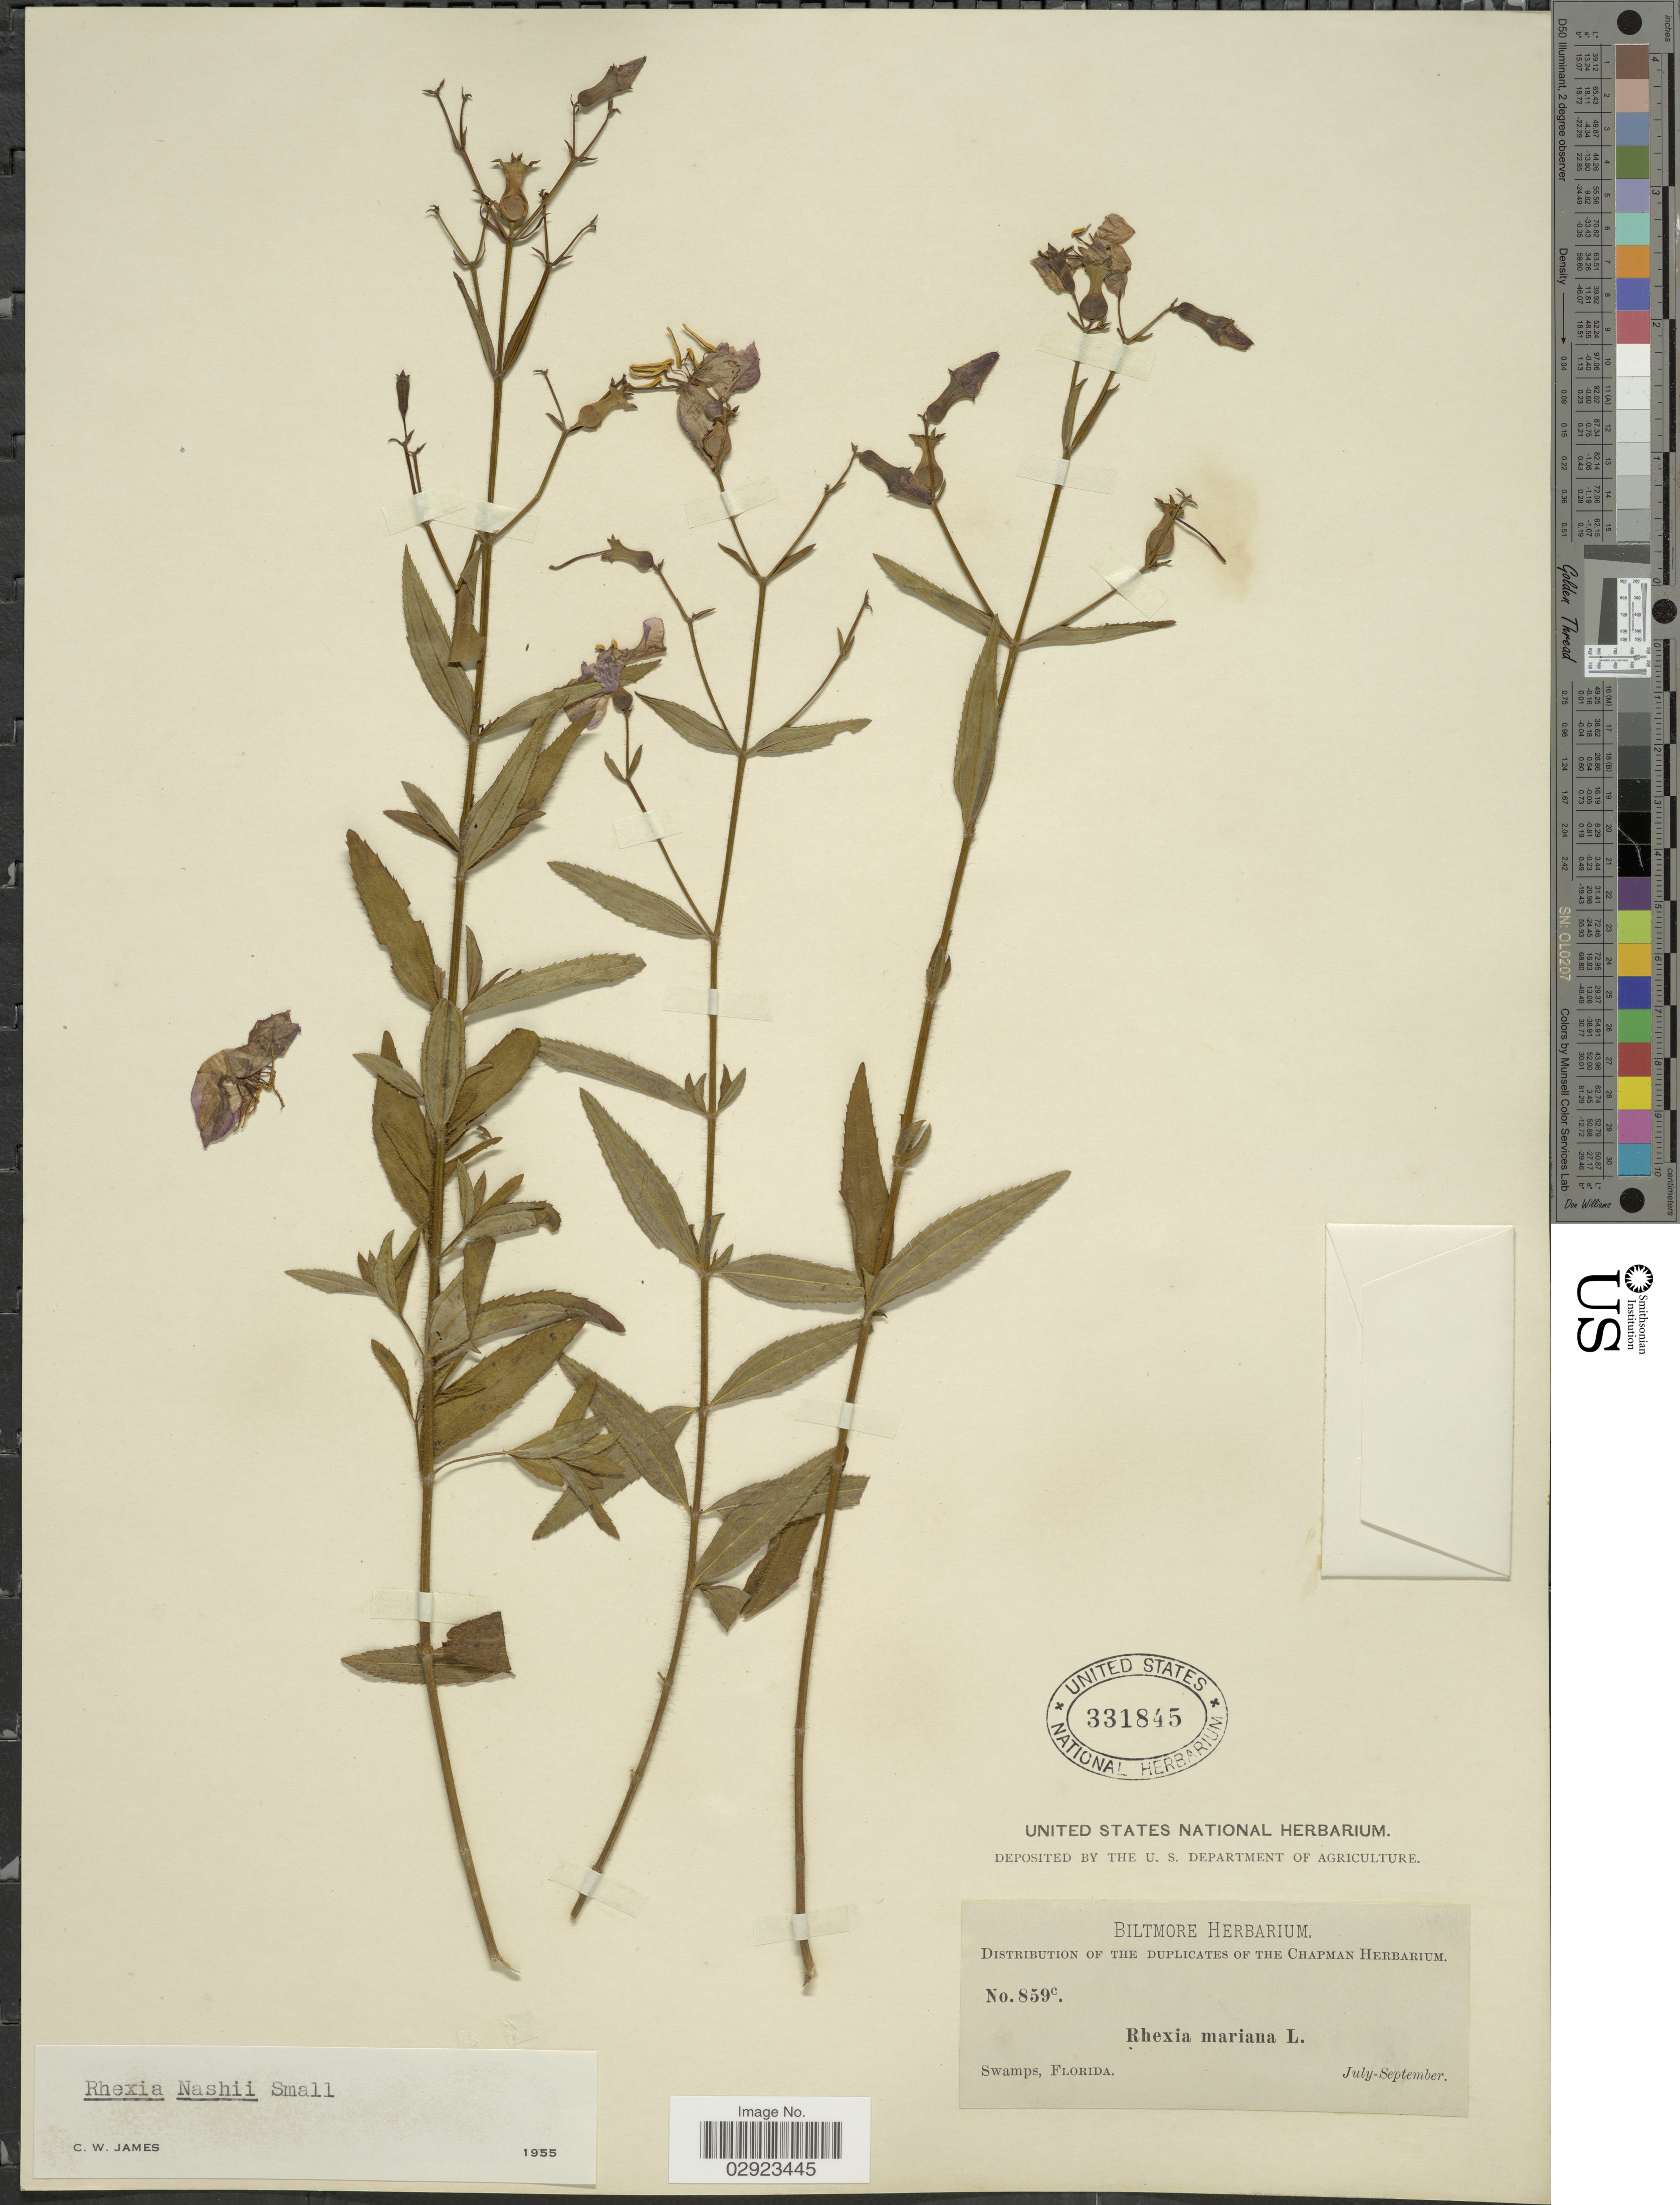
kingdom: Plantae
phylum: Tracheophyta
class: Magnoliopsida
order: Myrtales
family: Melastomataceae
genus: Rhexia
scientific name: Rhexia nashii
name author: Small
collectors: ex herb. Biltmore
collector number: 859c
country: United States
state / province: Florida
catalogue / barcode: US 331845